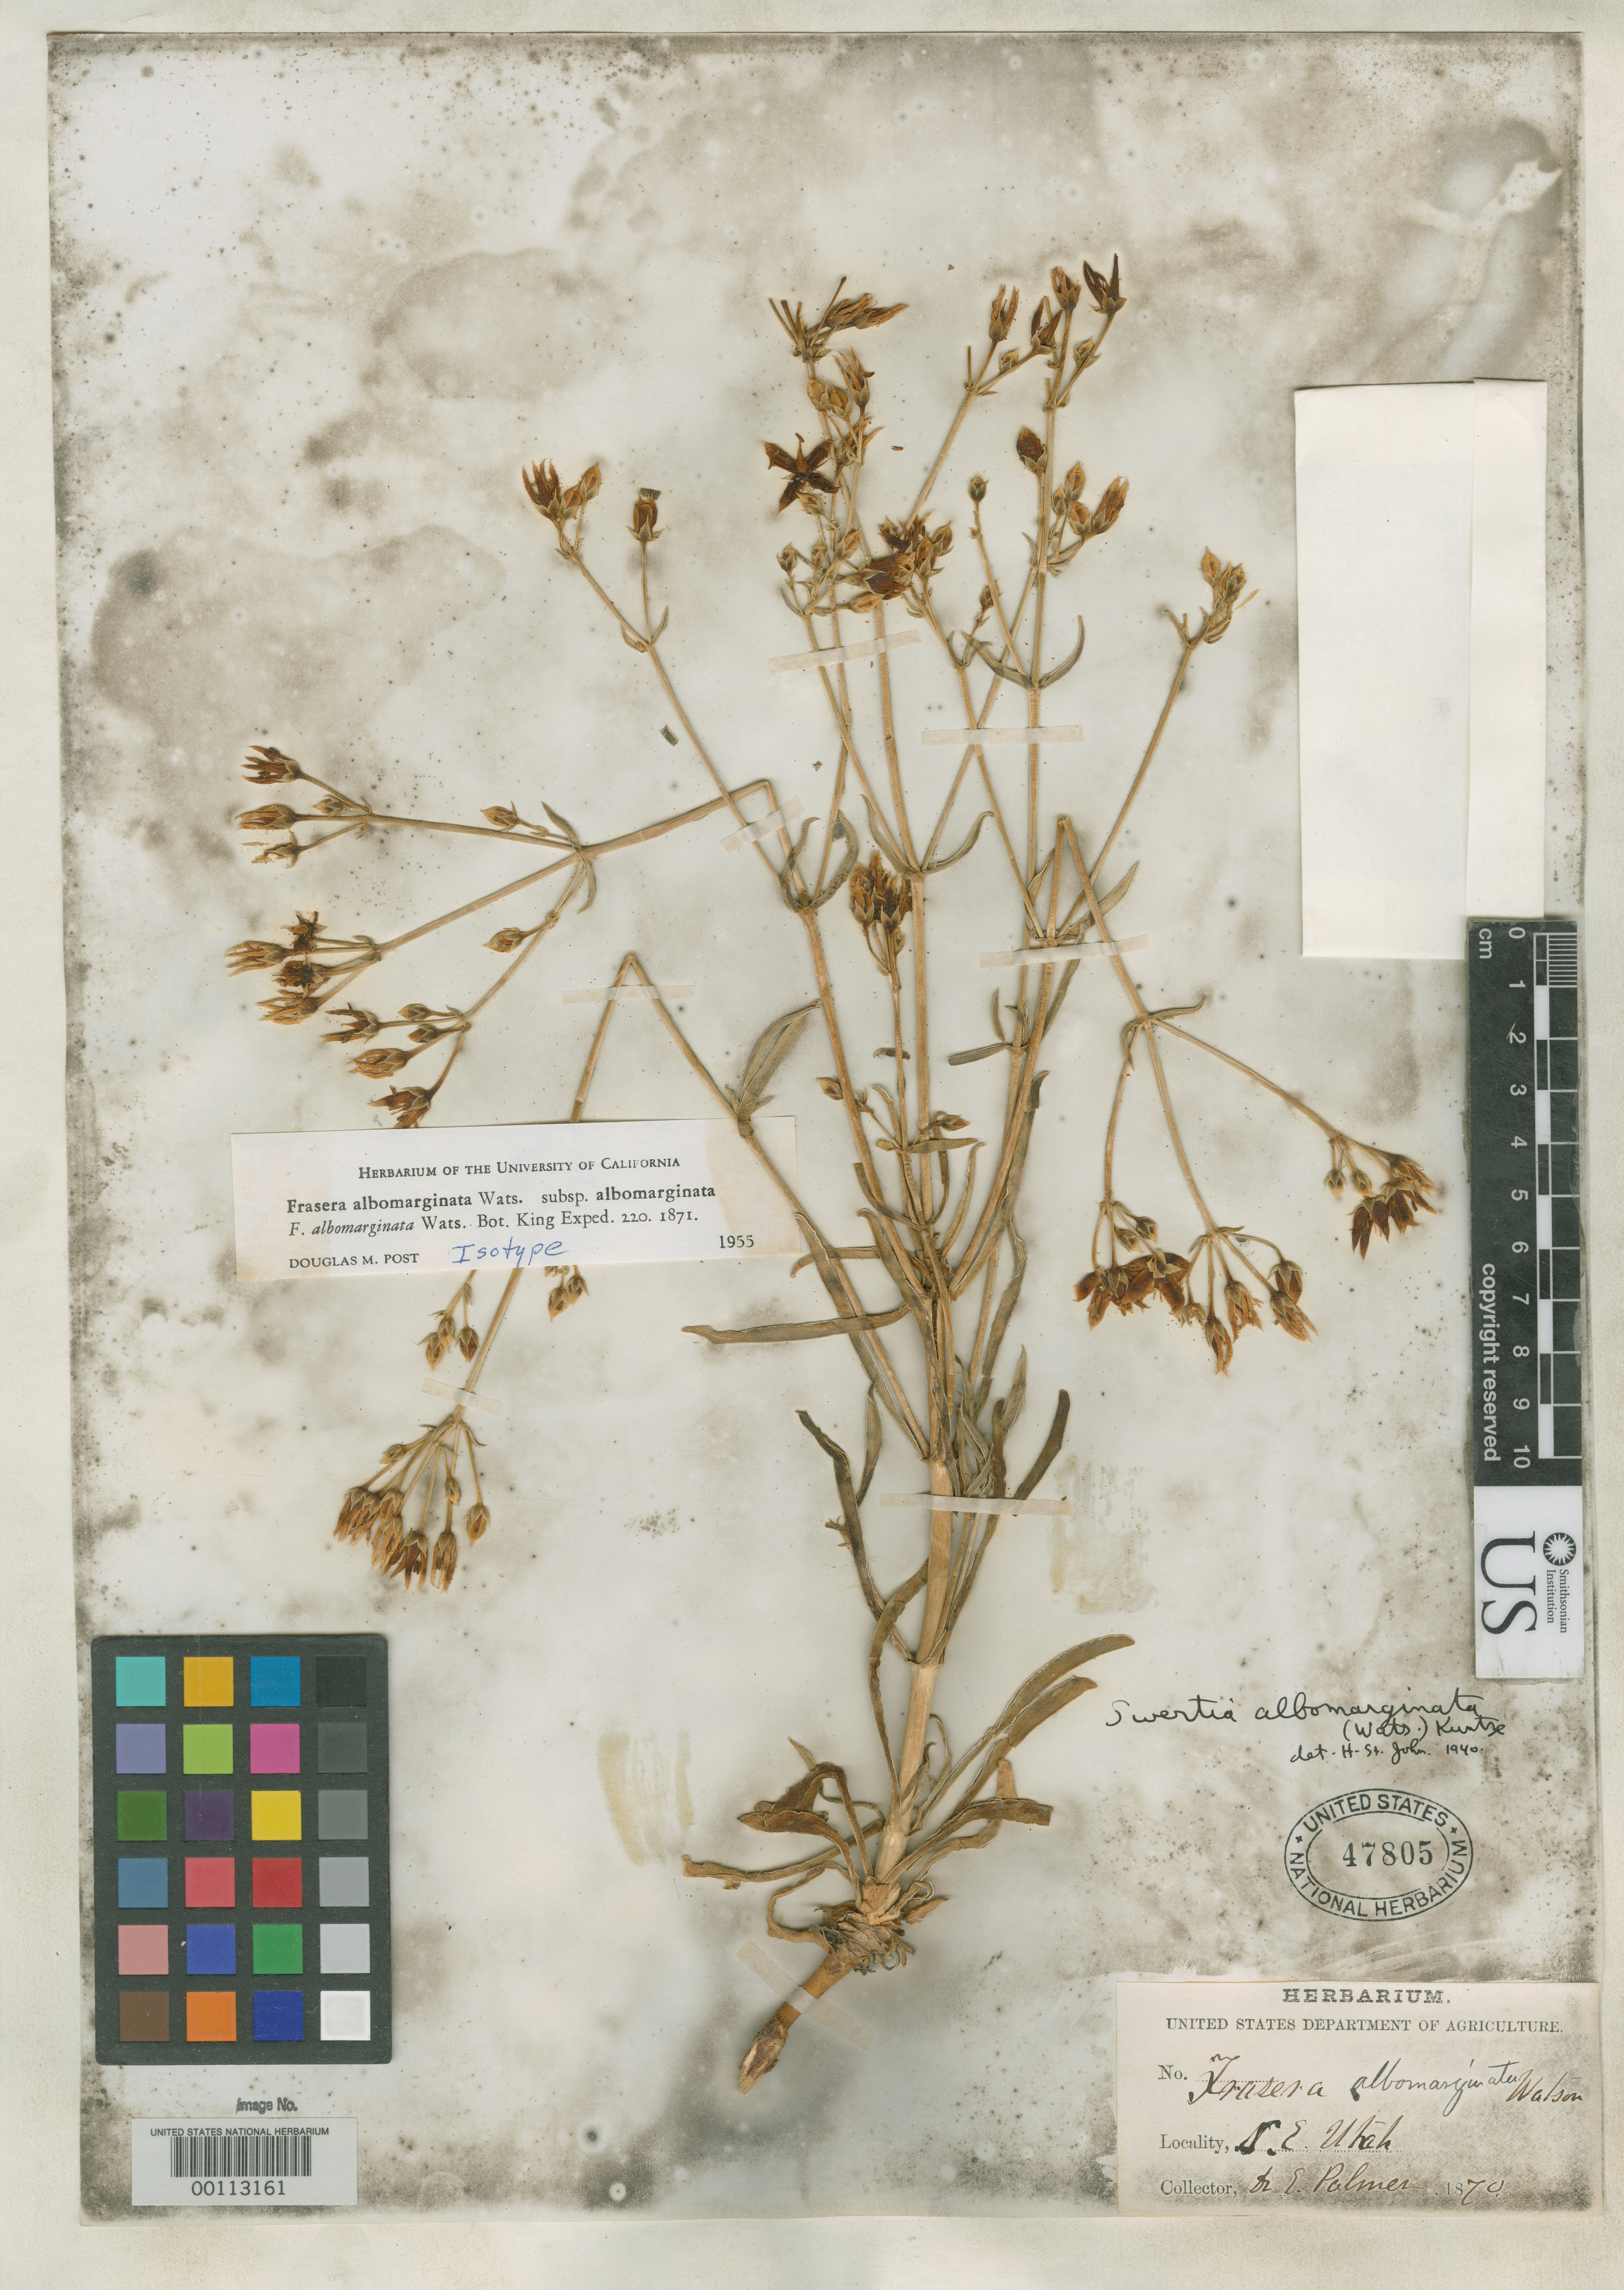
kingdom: Plantae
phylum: Tracheophyta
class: Magnoliopsida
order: Gentianales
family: Gentianaceae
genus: Frasera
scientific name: Frasera albomarginata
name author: S. Watson in C. King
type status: Type Collection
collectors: E. Palmer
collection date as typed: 1870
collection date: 1870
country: United States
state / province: Utah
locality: SE Utah.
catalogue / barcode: US 47805